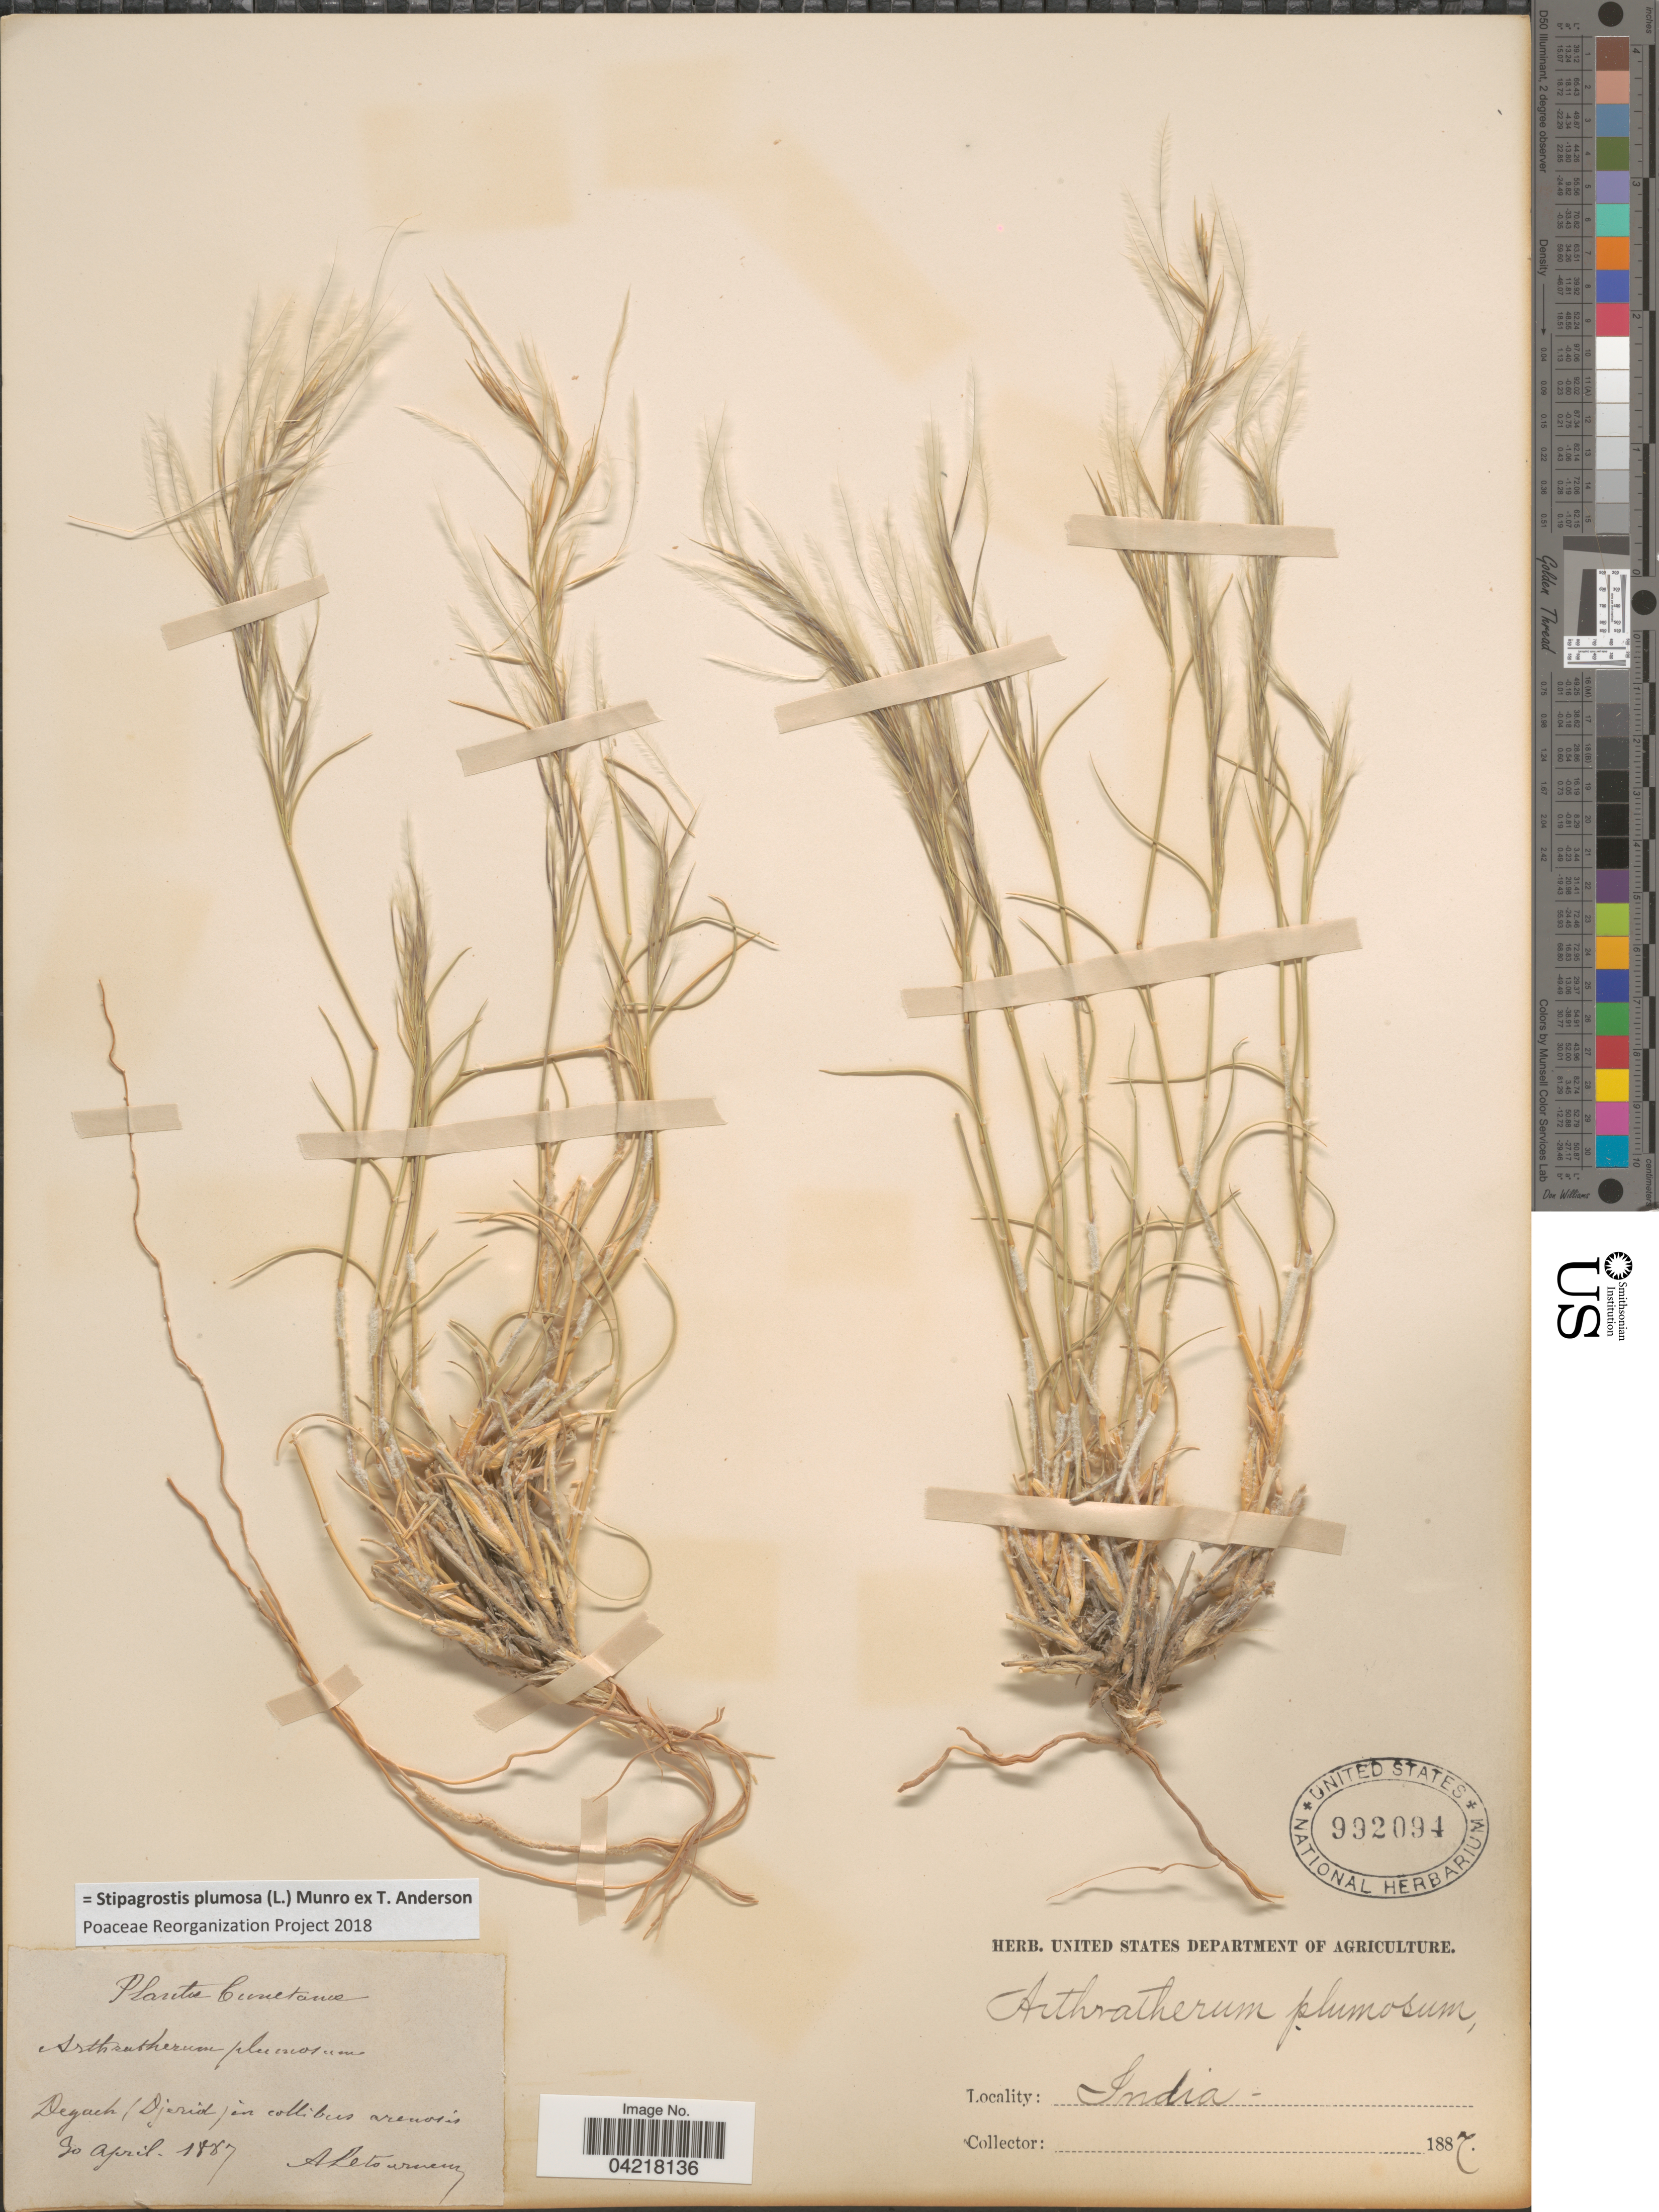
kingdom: Plantae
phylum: Tracheophyta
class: Liliopsida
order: Poales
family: Poaceae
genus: Stipagrostis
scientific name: Stipagrostis plumosa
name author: (L.) Munro ex T. Anderson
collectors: A. Letourneux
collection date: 1887-04-30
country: Tunisia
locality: Tunetanæ. Degach (Djerid) in collibus arenosis.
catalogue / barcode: US 992094